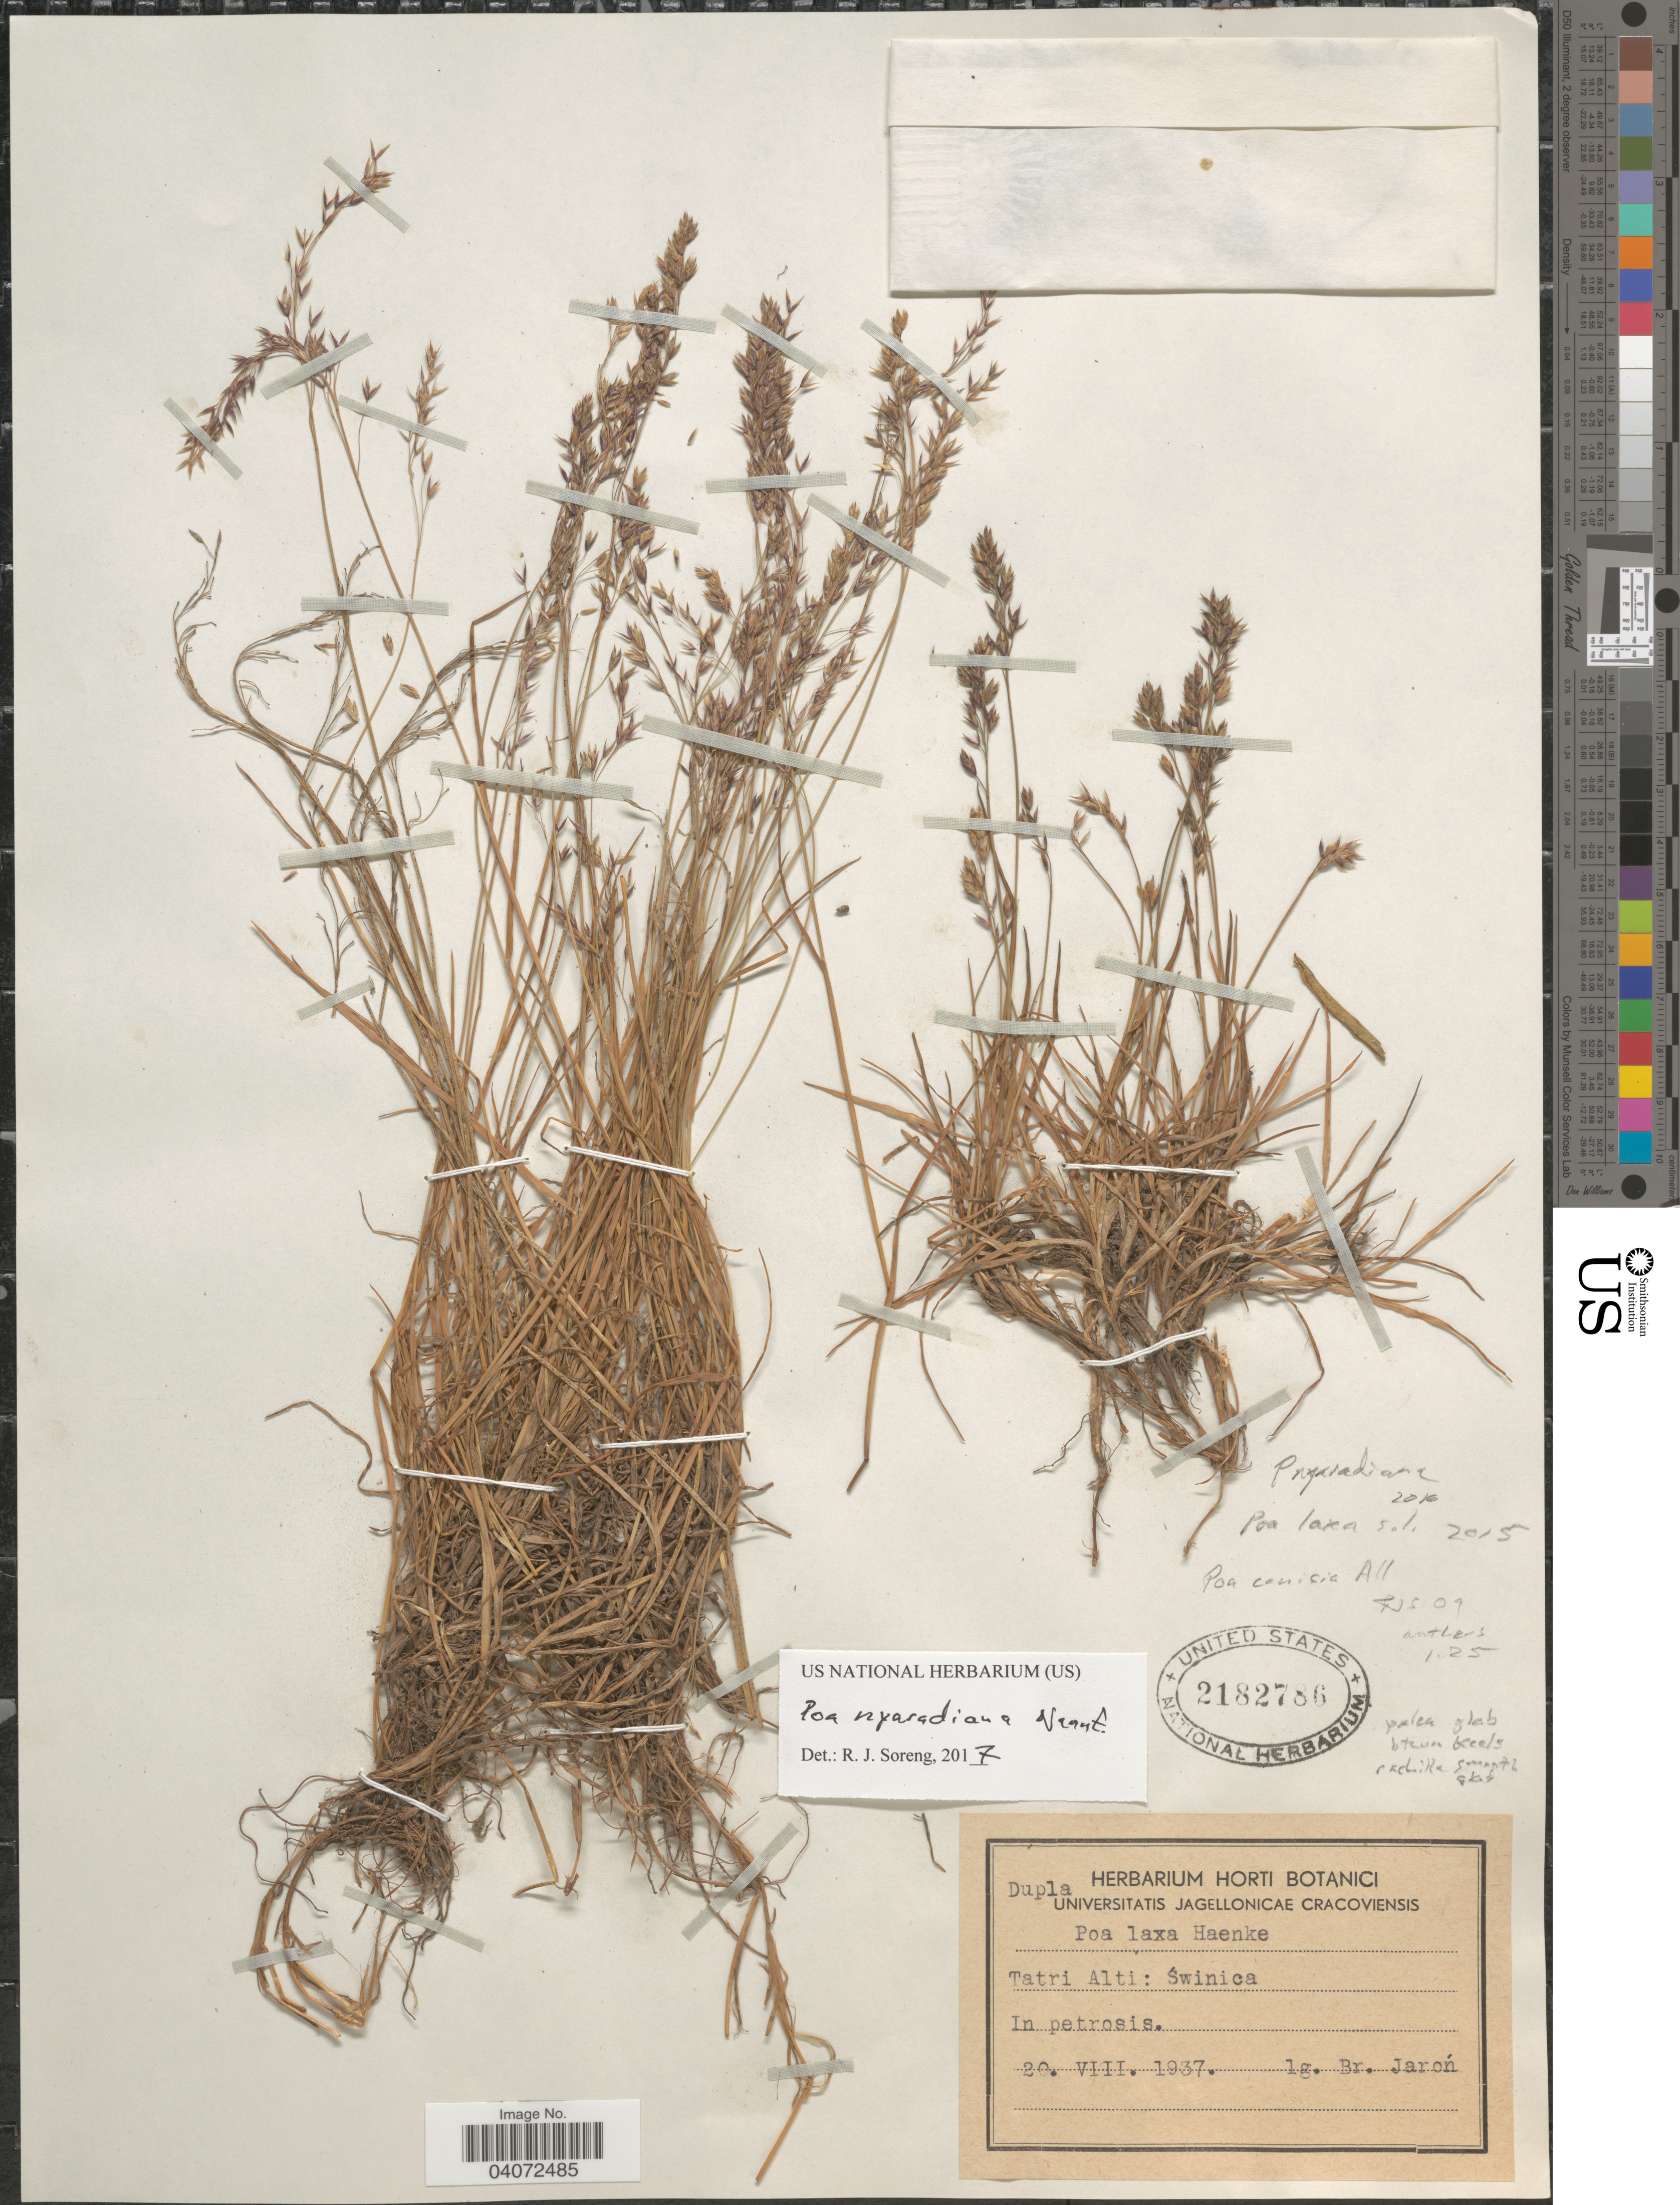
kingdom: Plantae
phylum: Tracheophyta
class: Liliopsida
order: Poales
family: Poaceae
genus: Poa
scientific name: Poa nyaradyana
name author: Nannf.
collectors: B. Jaron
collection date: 1937-08-20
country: Poland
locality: Tatri Alti: Świnica.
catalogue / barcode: US 2182786